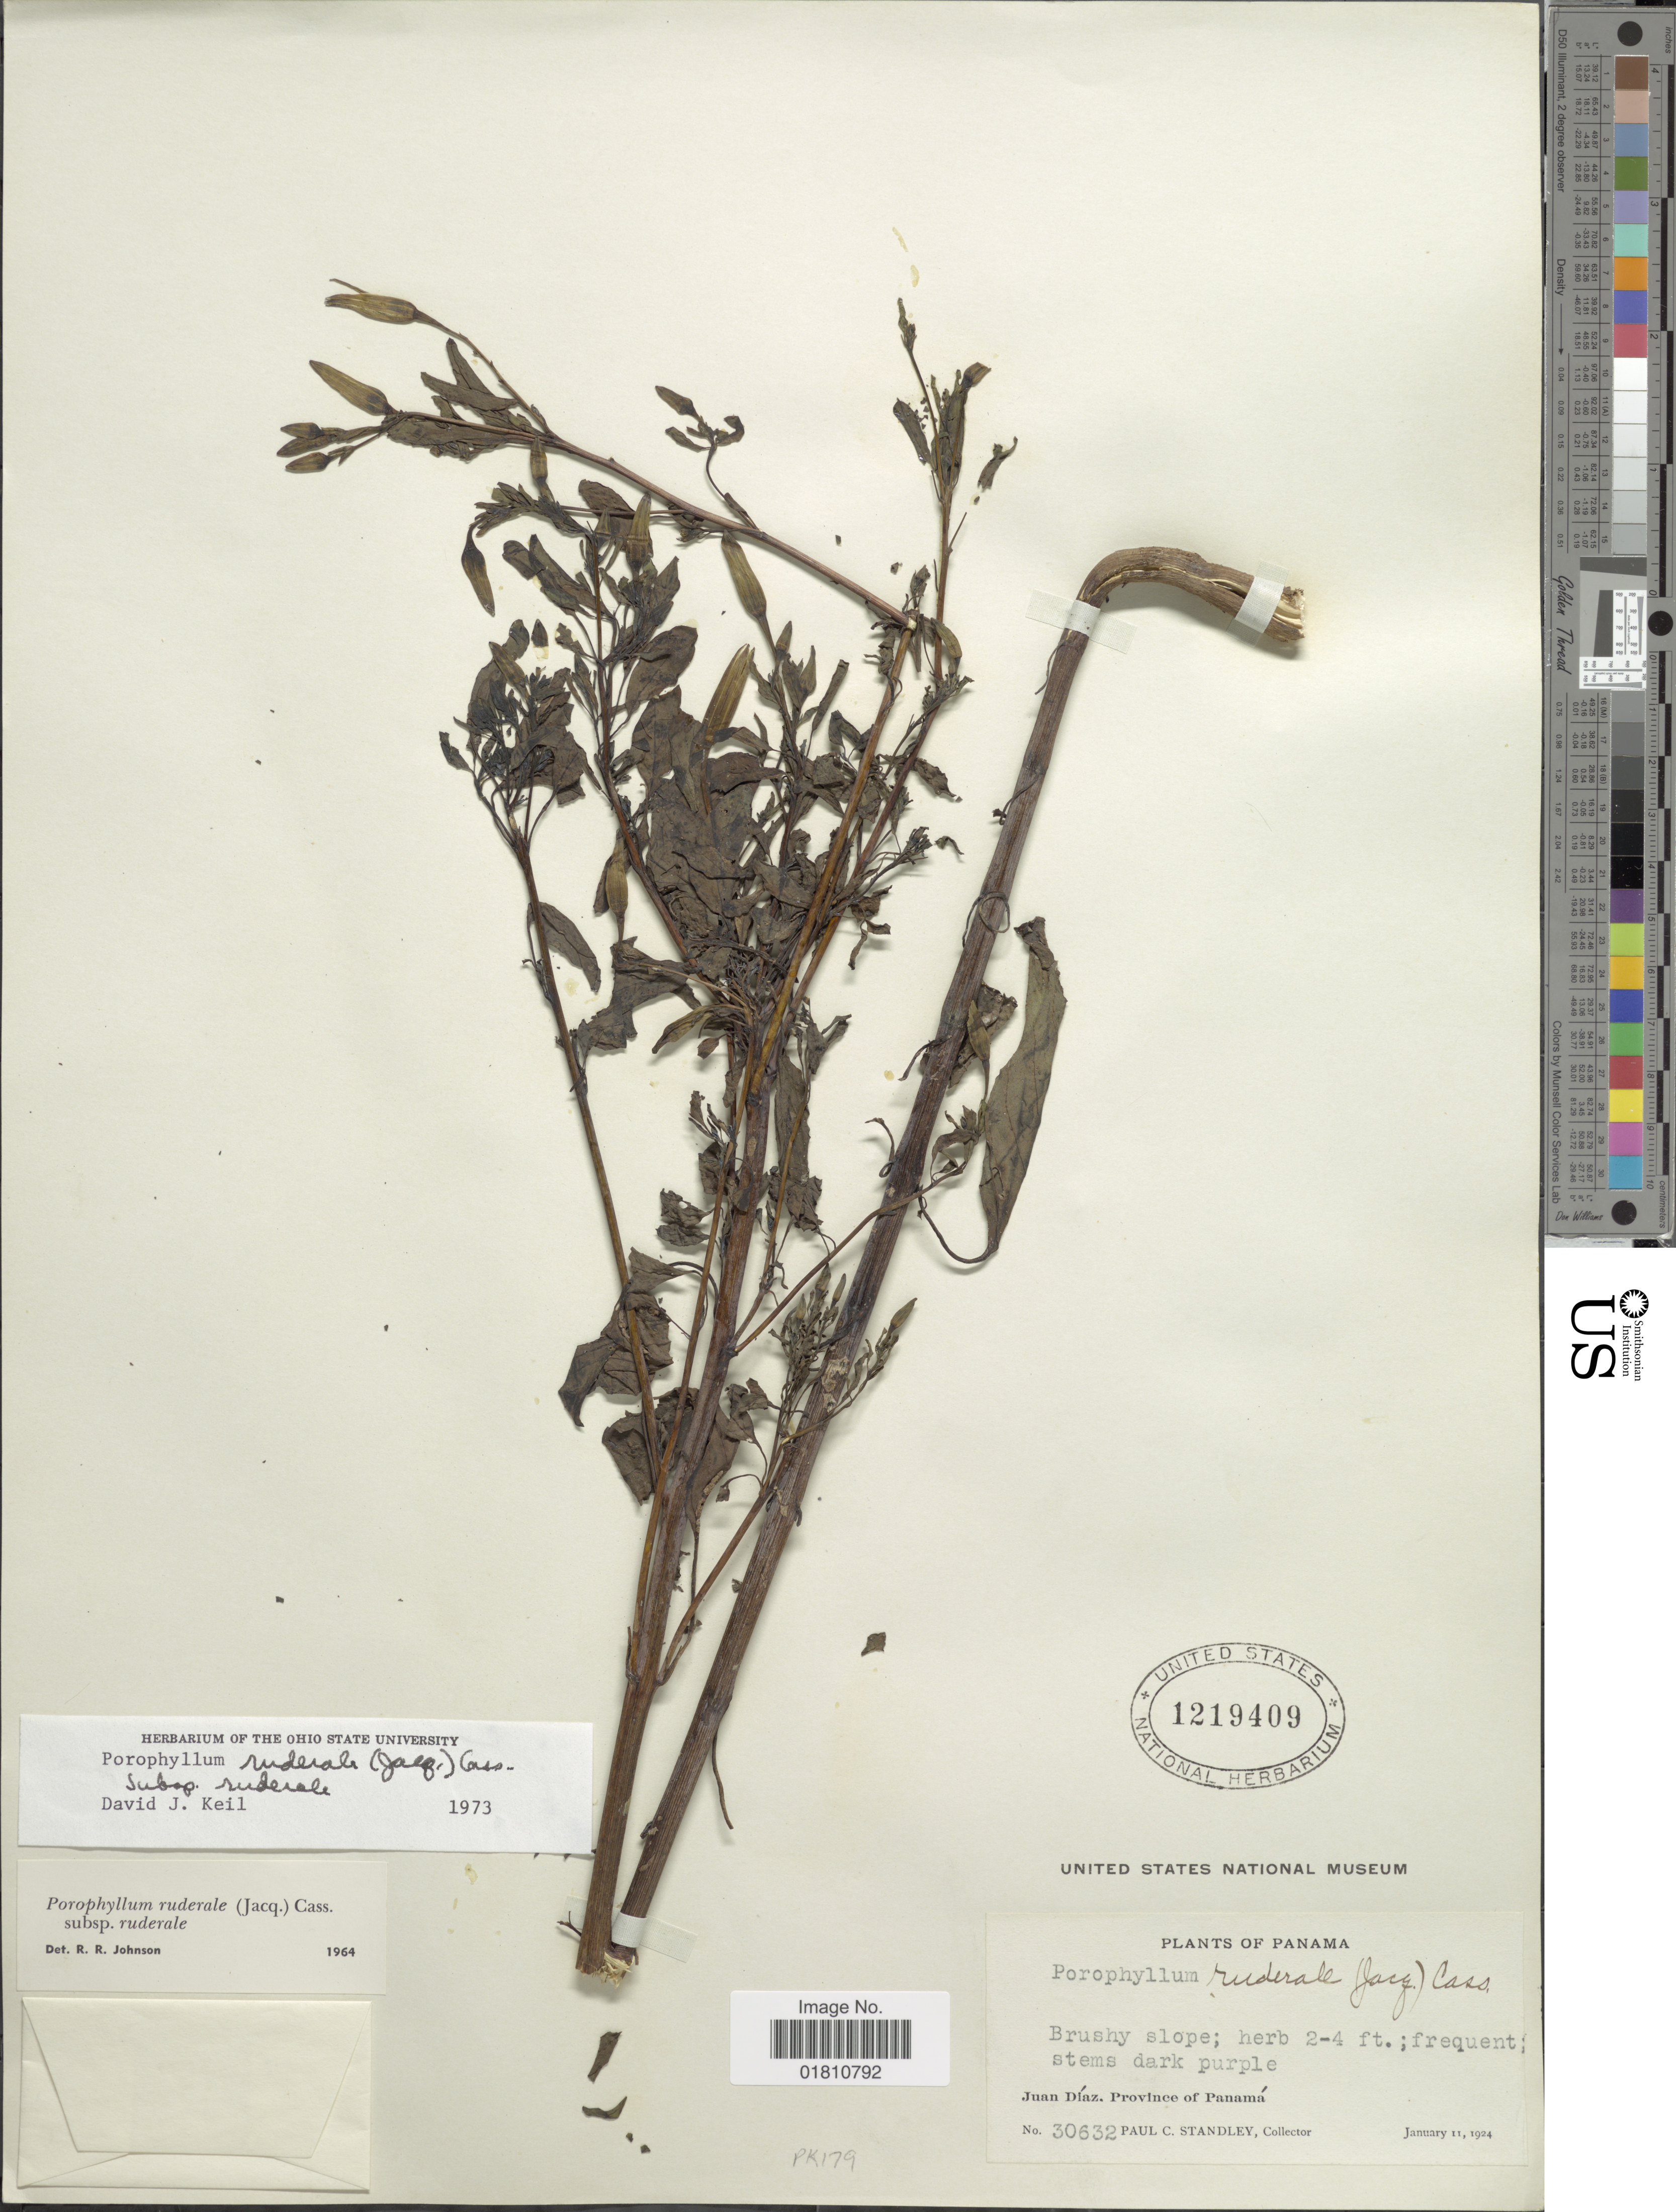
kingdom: Plantae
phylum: Tracheophyta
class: Magnoliopsida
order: Asterales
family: Asteraceae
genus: Porophyllum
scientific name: Porophyllum ruderale subsp. macrocephalum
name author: (DC.) R.R. Johnson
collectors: P. C. Standley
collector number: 30632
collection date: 1924-01-11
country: Panama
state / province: Panamá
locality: Brushy slope, Juan Diaz.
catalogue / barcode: US 1219409